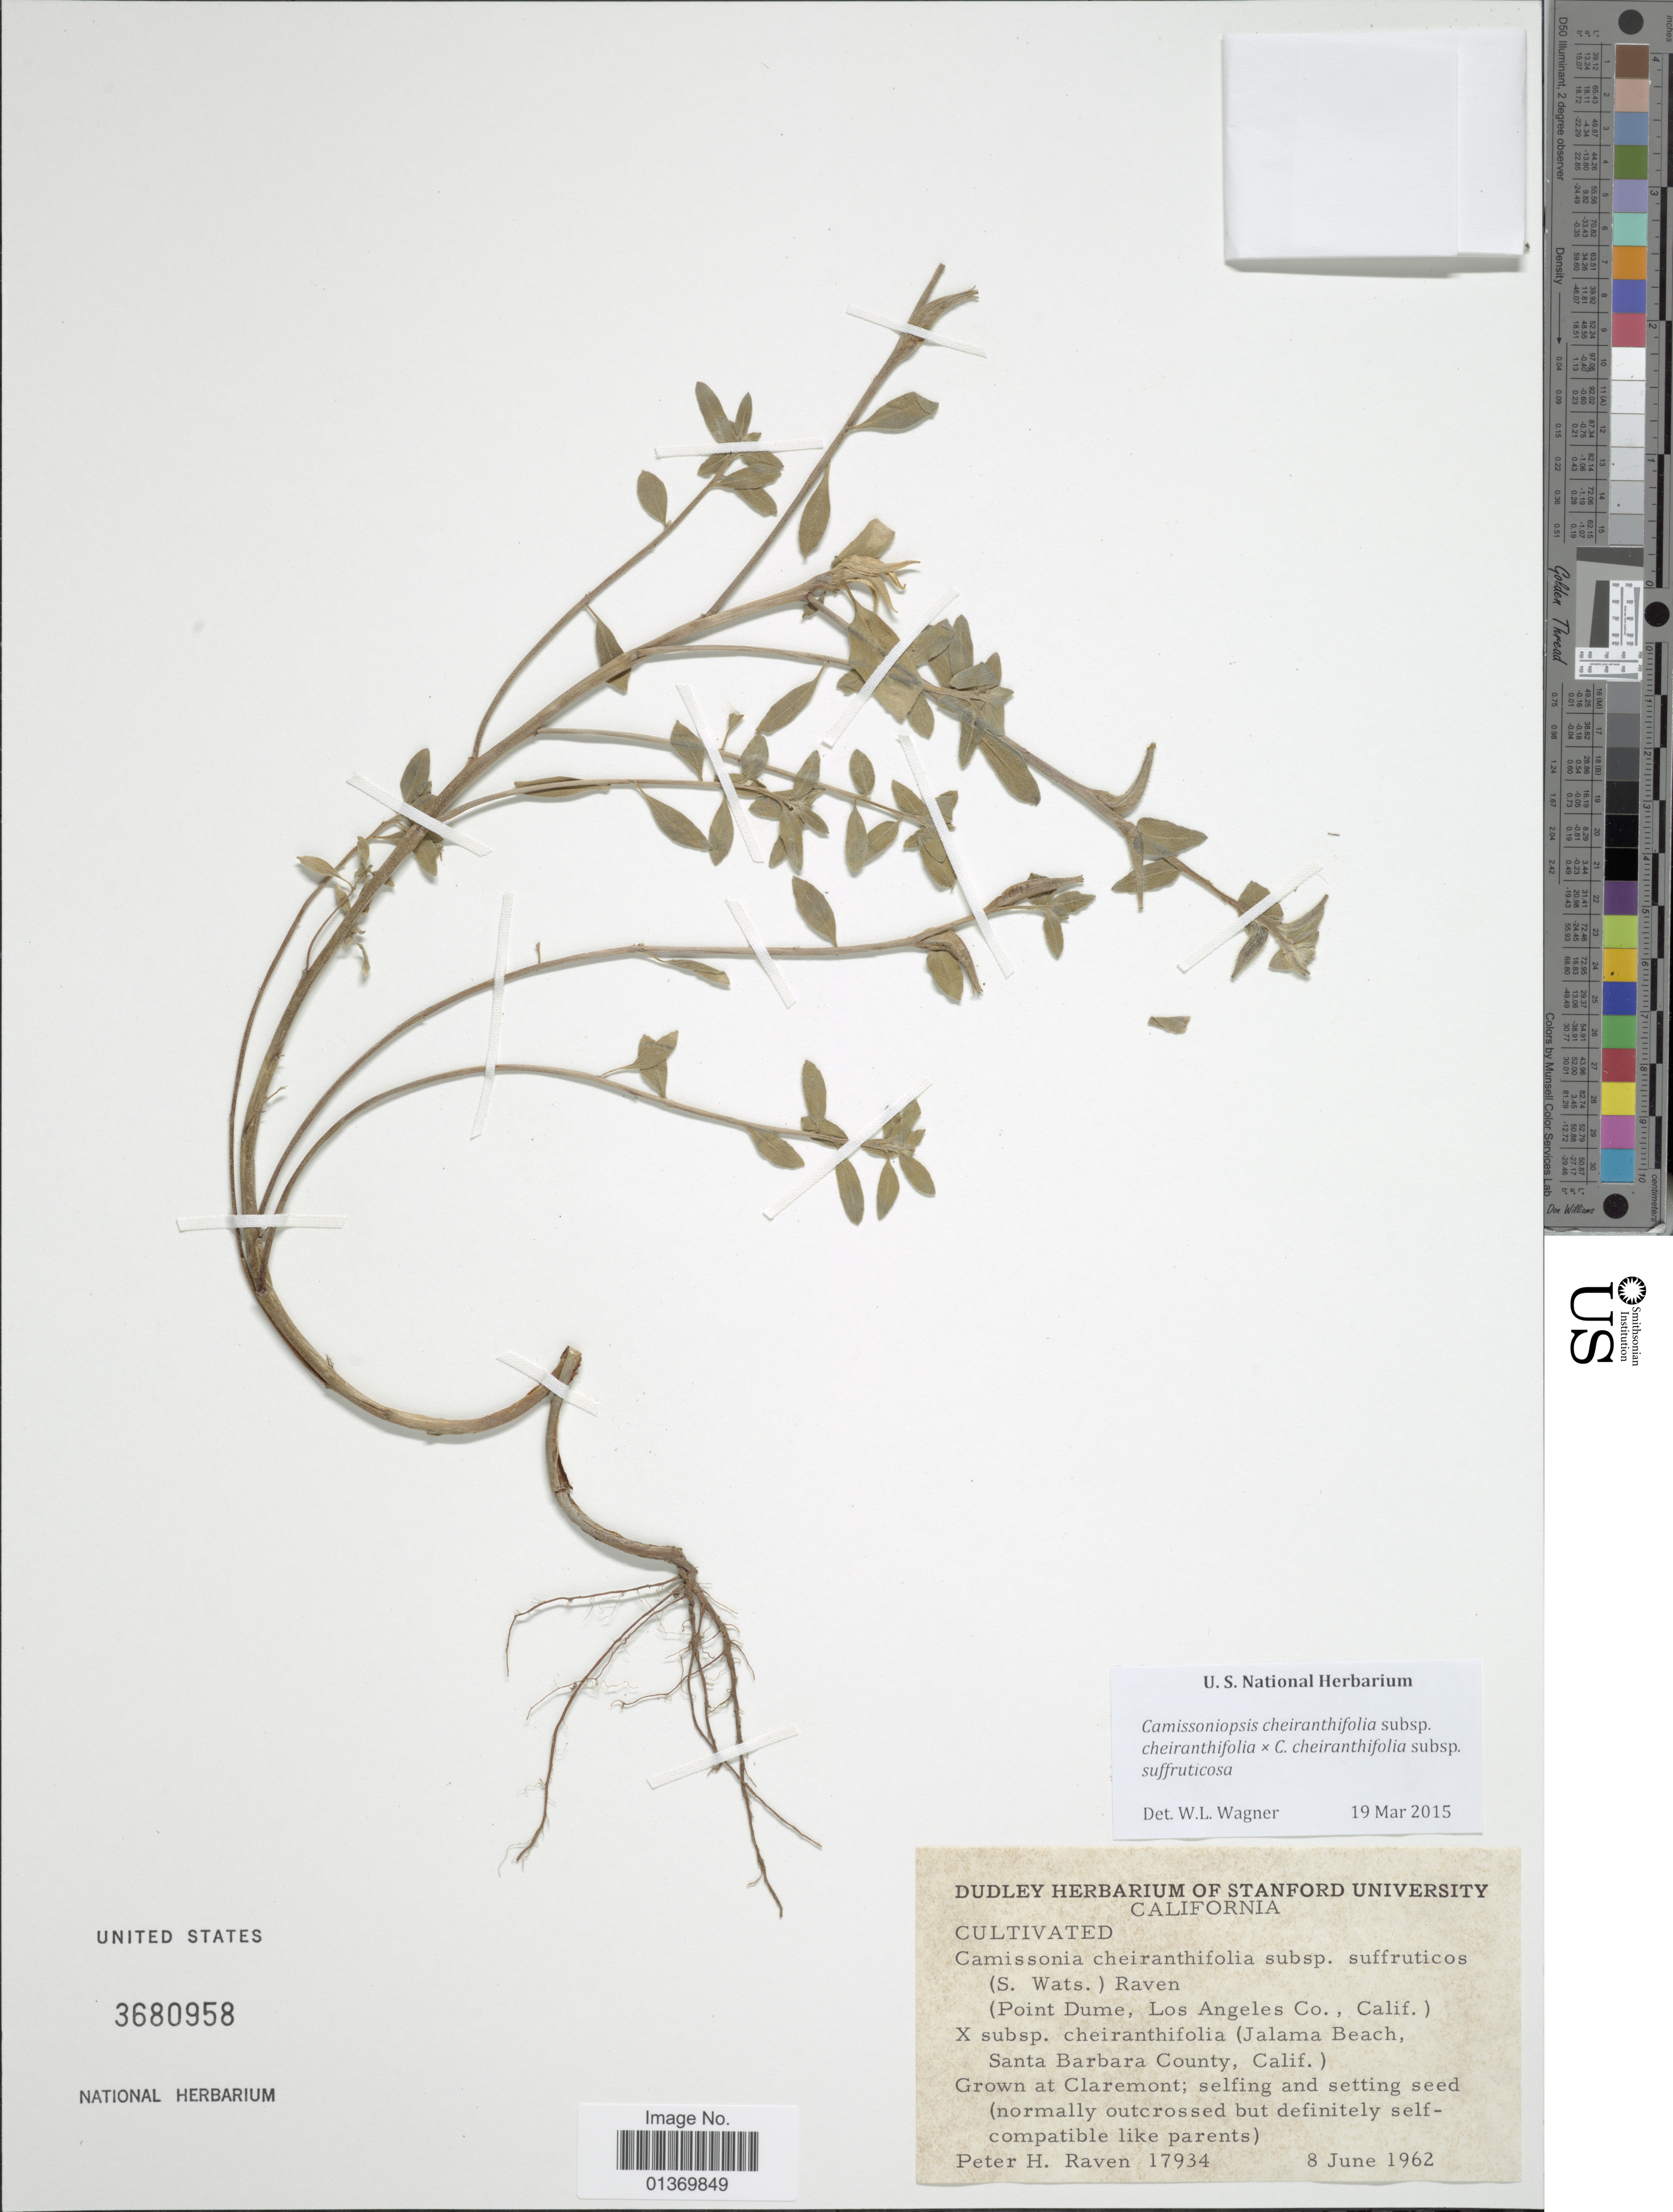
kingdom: Plantae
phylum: Tracheophyta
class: Magnoliopsida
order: Myrtales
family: Onagraceae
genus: Camissoniopsis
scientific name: Camissoniopsis cheiranthifolia subsp. cheiranthifolia x C. cheiranthifolia subsp. suffruticosa (S. Watson) W.L. Wagner & Hoch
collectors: P. H. Raven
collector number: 17934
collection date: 1962-06-08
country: United States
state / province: California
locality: Claremont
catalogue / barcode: US 3680958